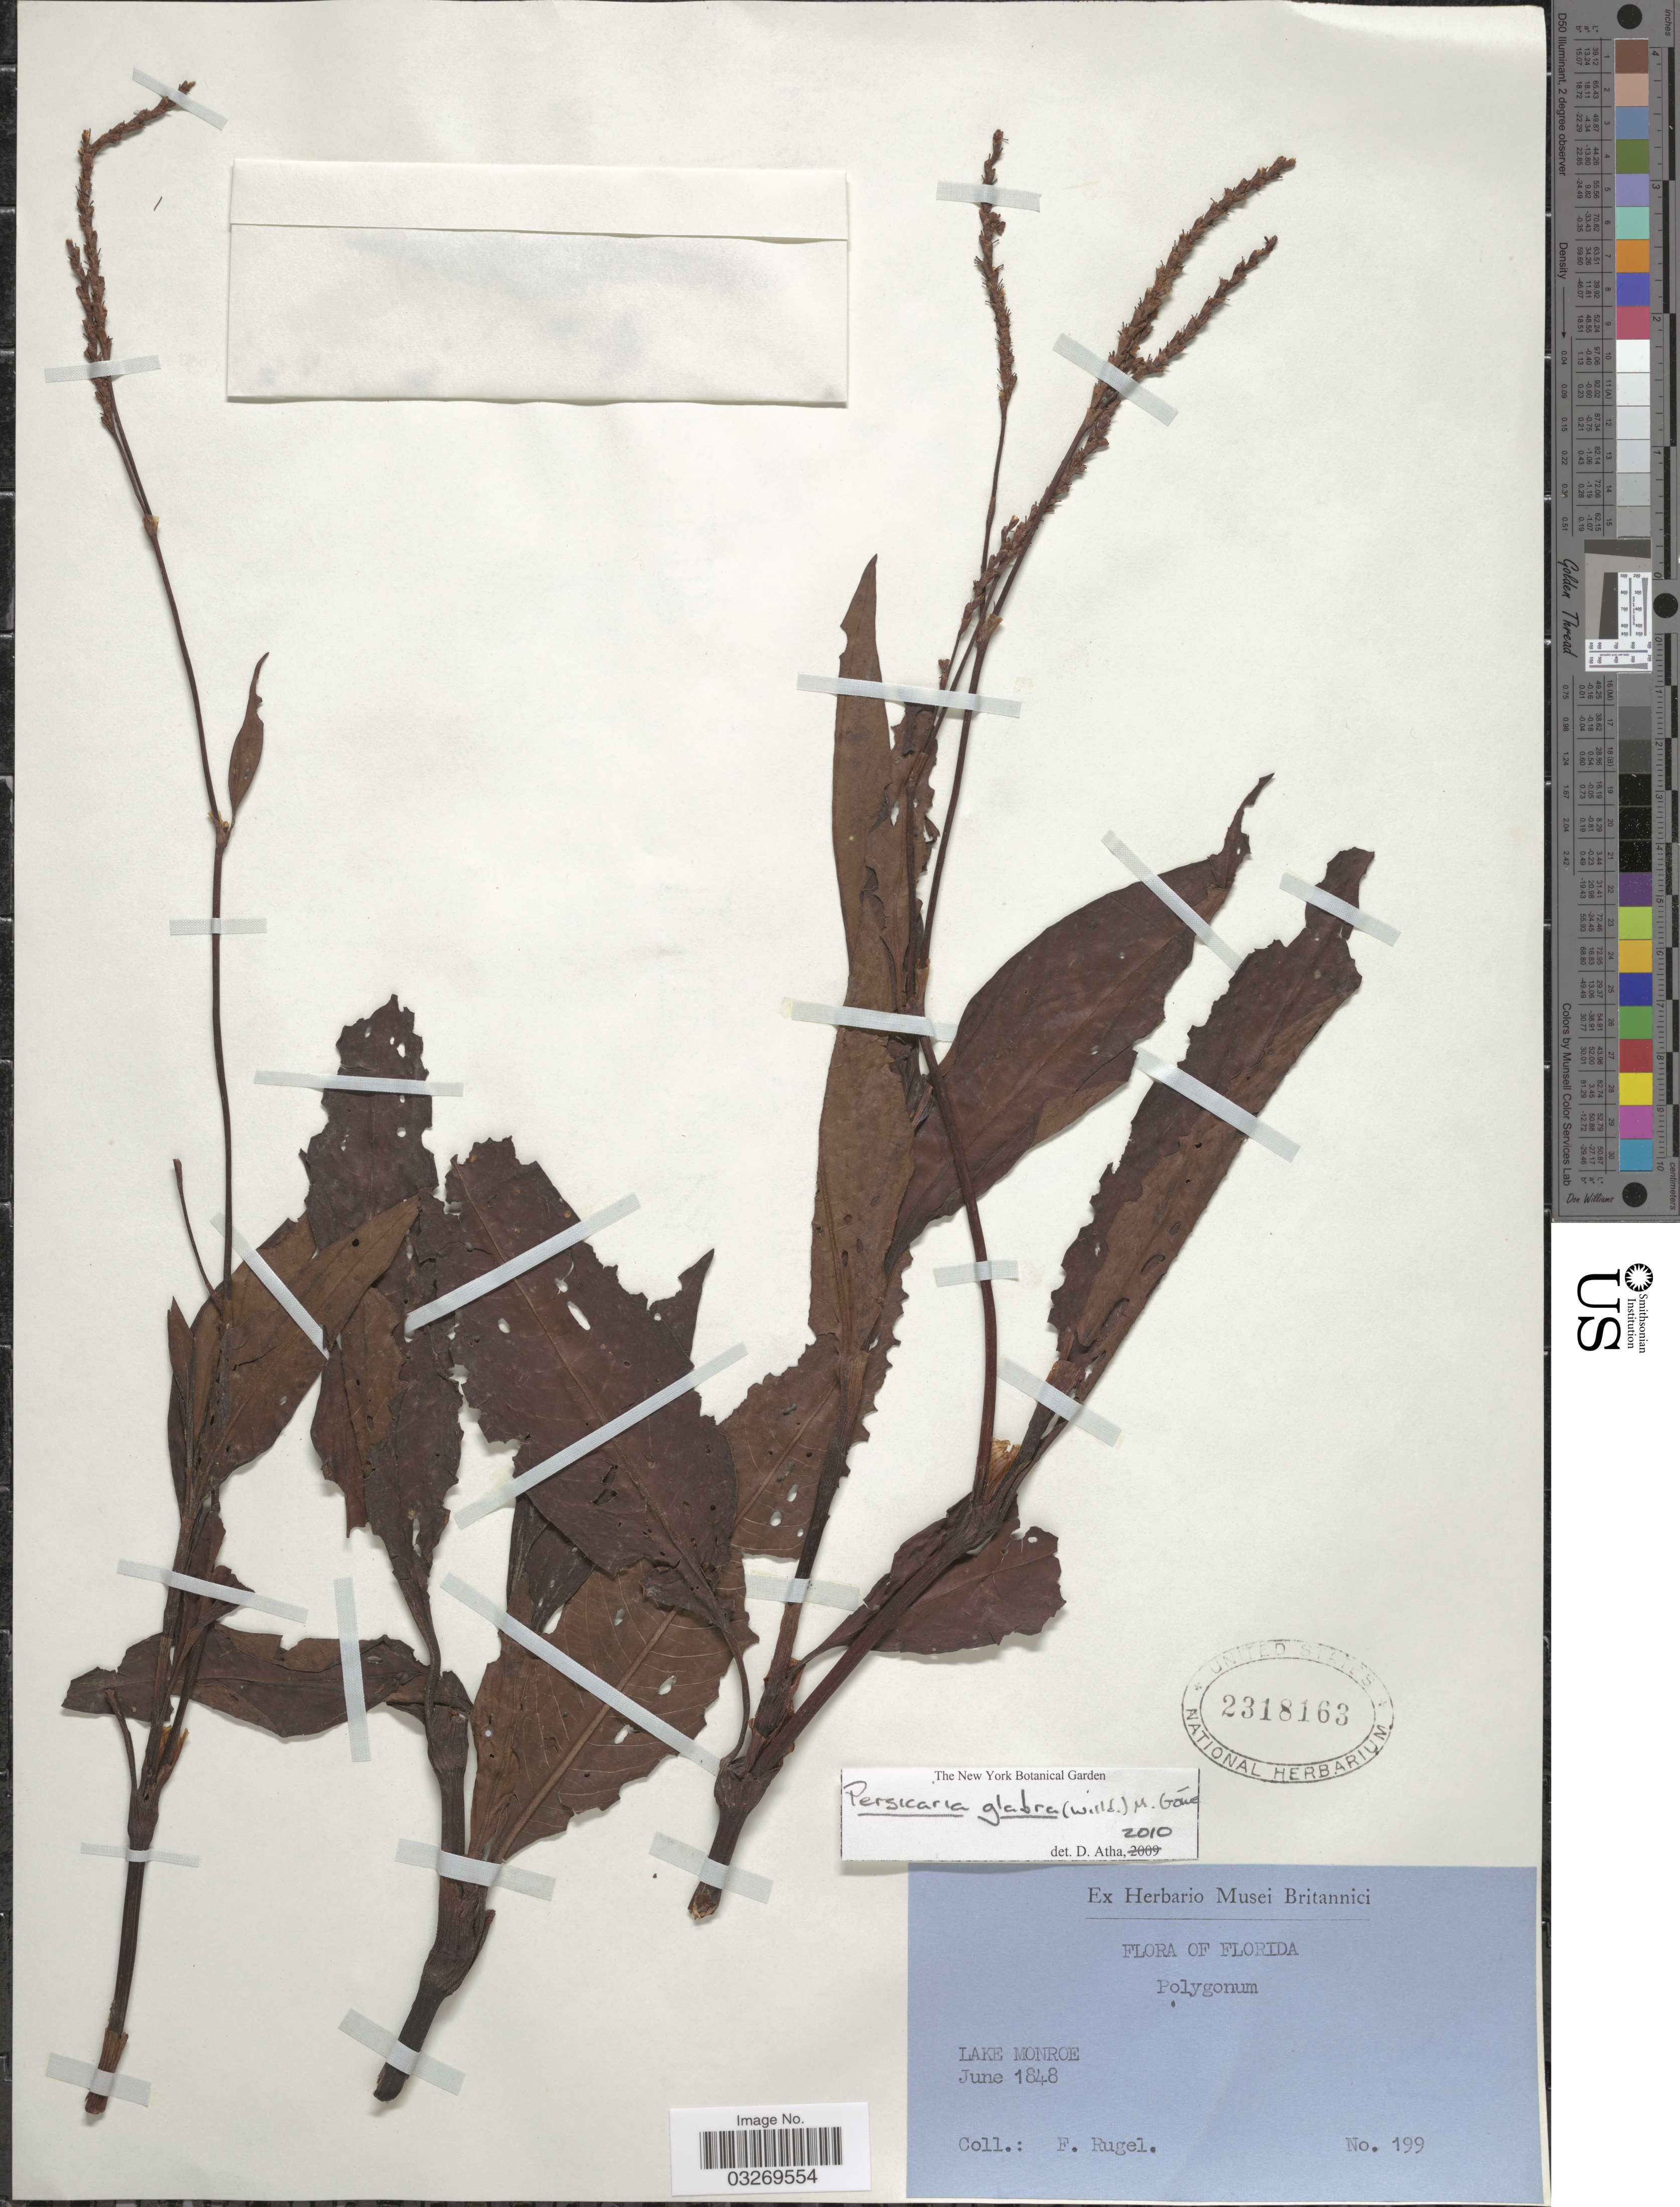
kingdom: Plantae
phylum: Tracheophyta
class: Magnoliopsida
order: Caryophyllales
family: Polygonaceae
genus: Persicaria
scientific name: Persicaria glabra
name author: (Willd.) M. Gómez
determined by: Atha, D. E.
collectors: F. Rugel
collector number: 199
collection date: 1848-06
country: United States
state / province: Florida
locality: Lake Monroe.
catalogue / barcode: US 2318163